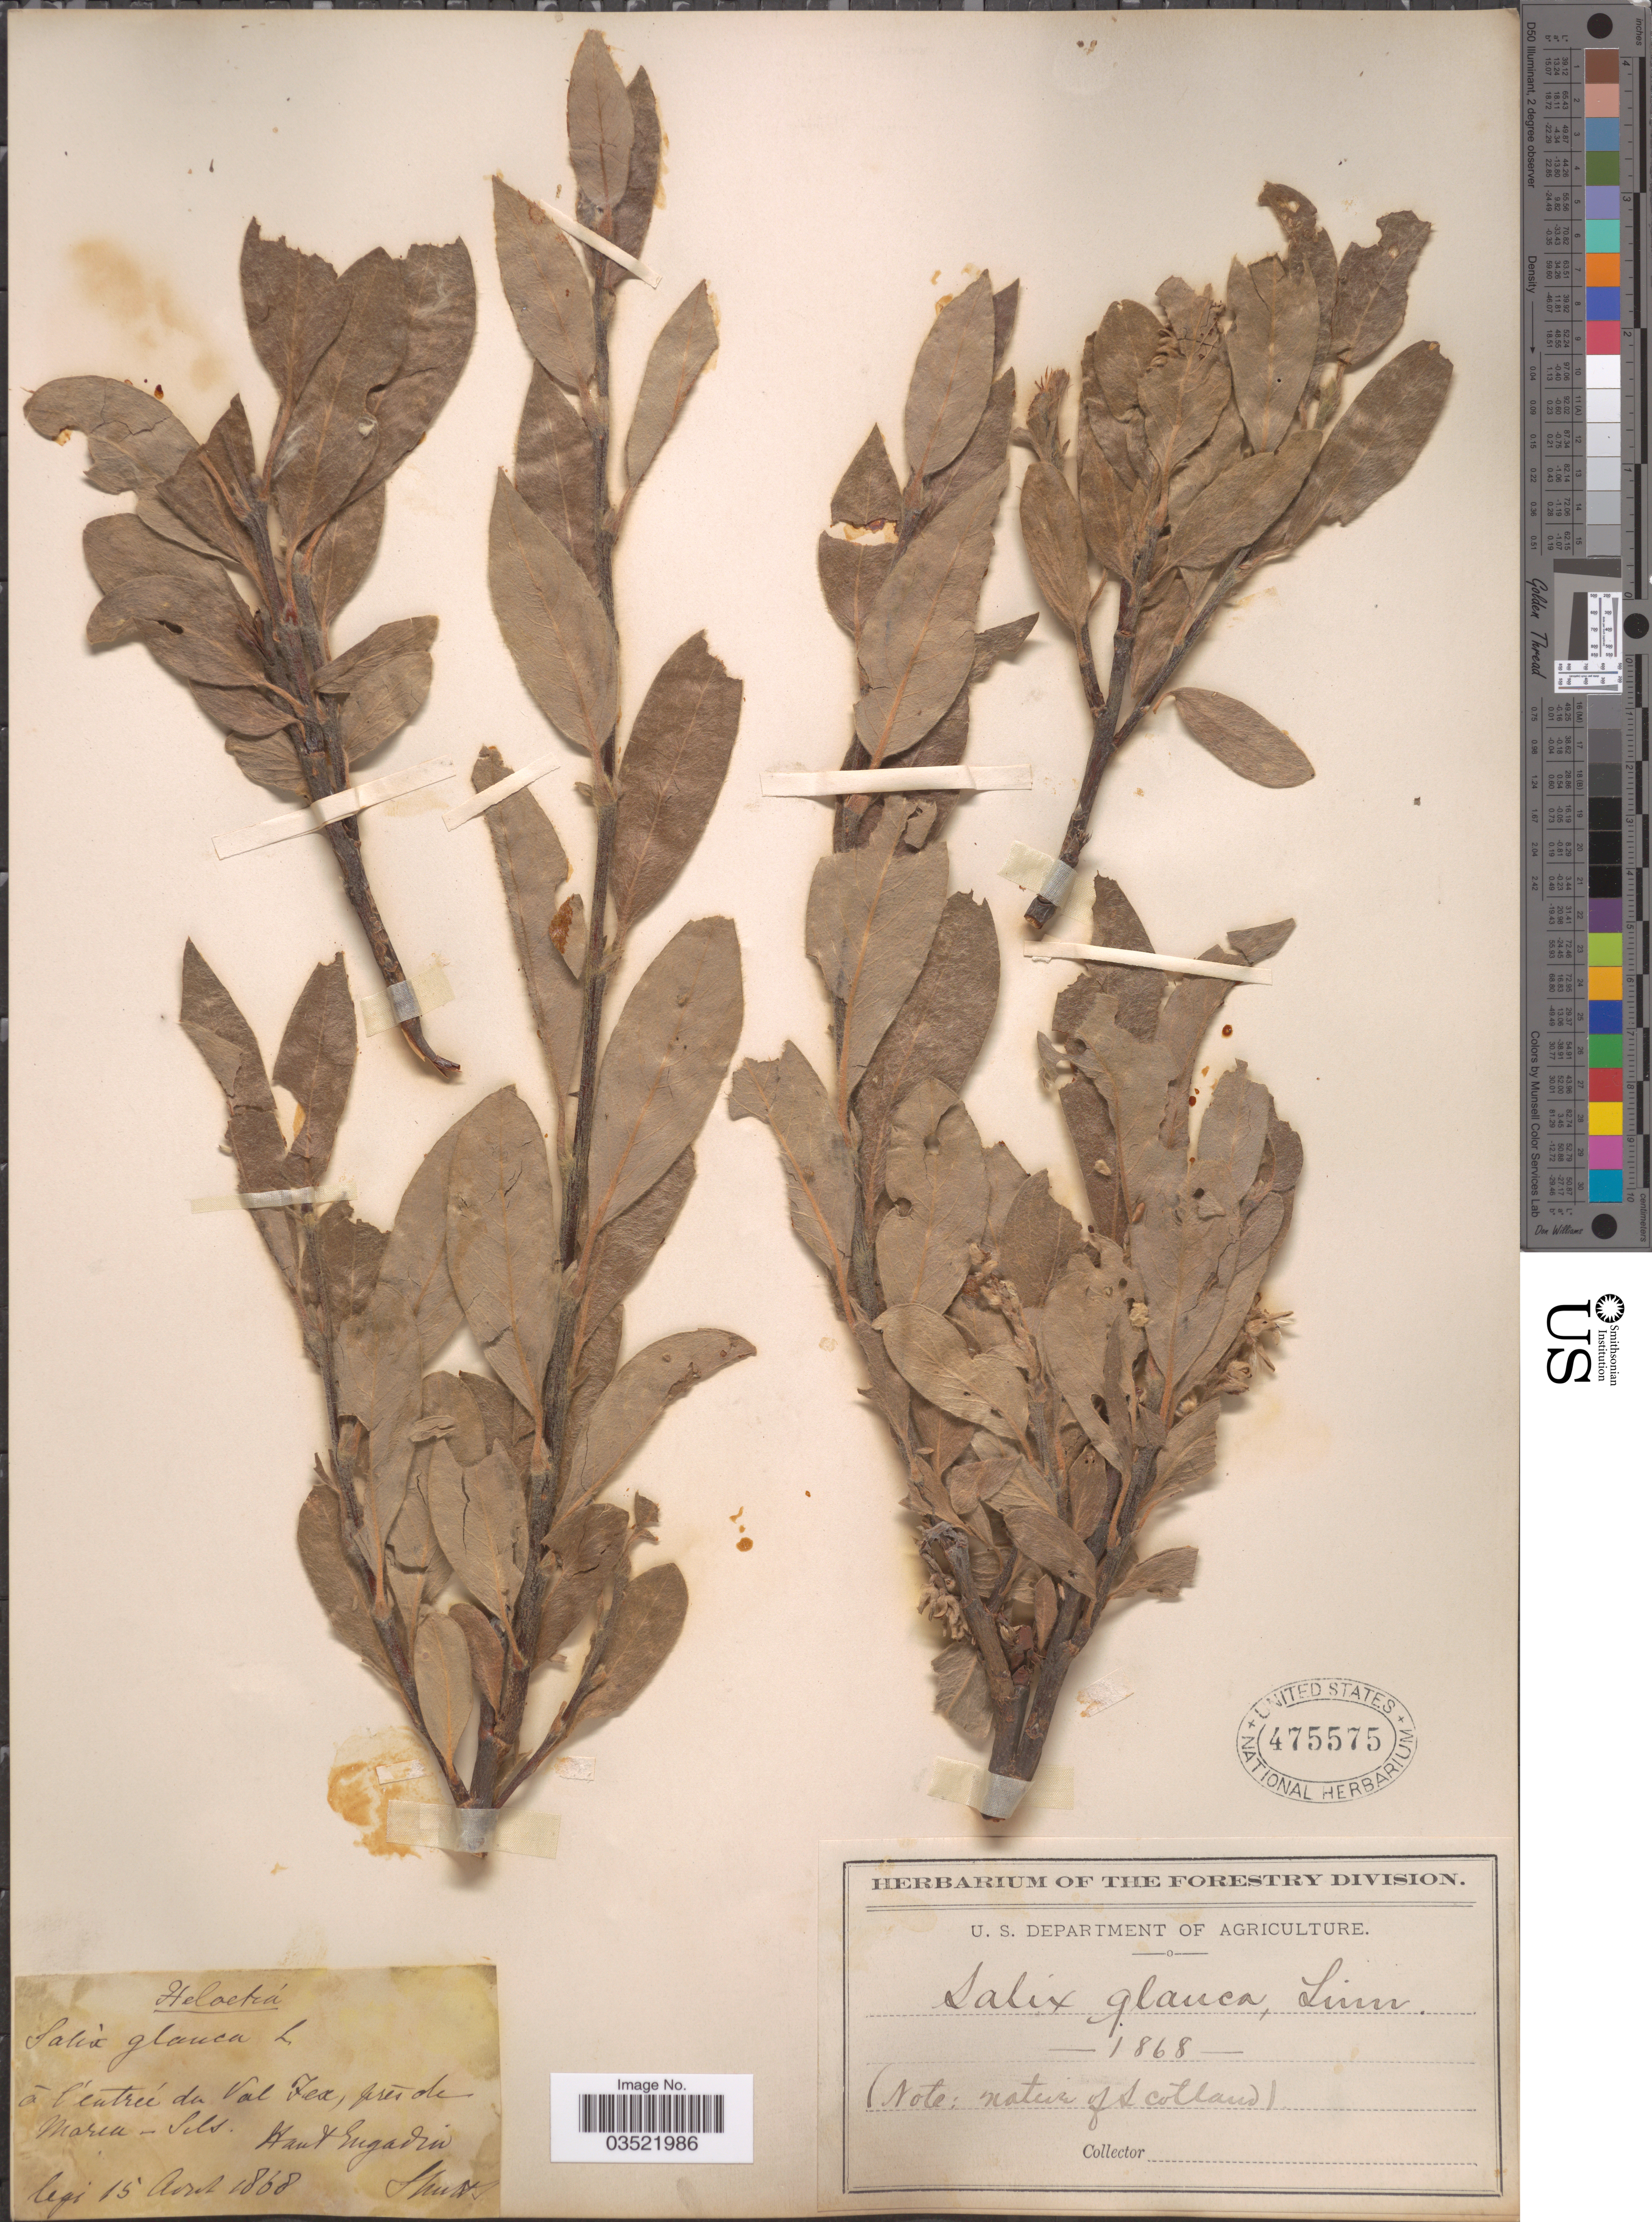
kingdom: Plantae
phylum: Tracheophyta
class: Magnoliopsida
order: Malpighiales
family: Salicaceae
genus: Salix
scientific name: Salix glauca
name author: L.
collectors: Shults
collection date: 1868-08-15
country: Switzerland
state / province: Graubunden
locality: Helvetia. à l'entreé du Val Fex [interpreted], prés de Maren-Sels. Haut Engadin.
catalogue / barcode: US 475575